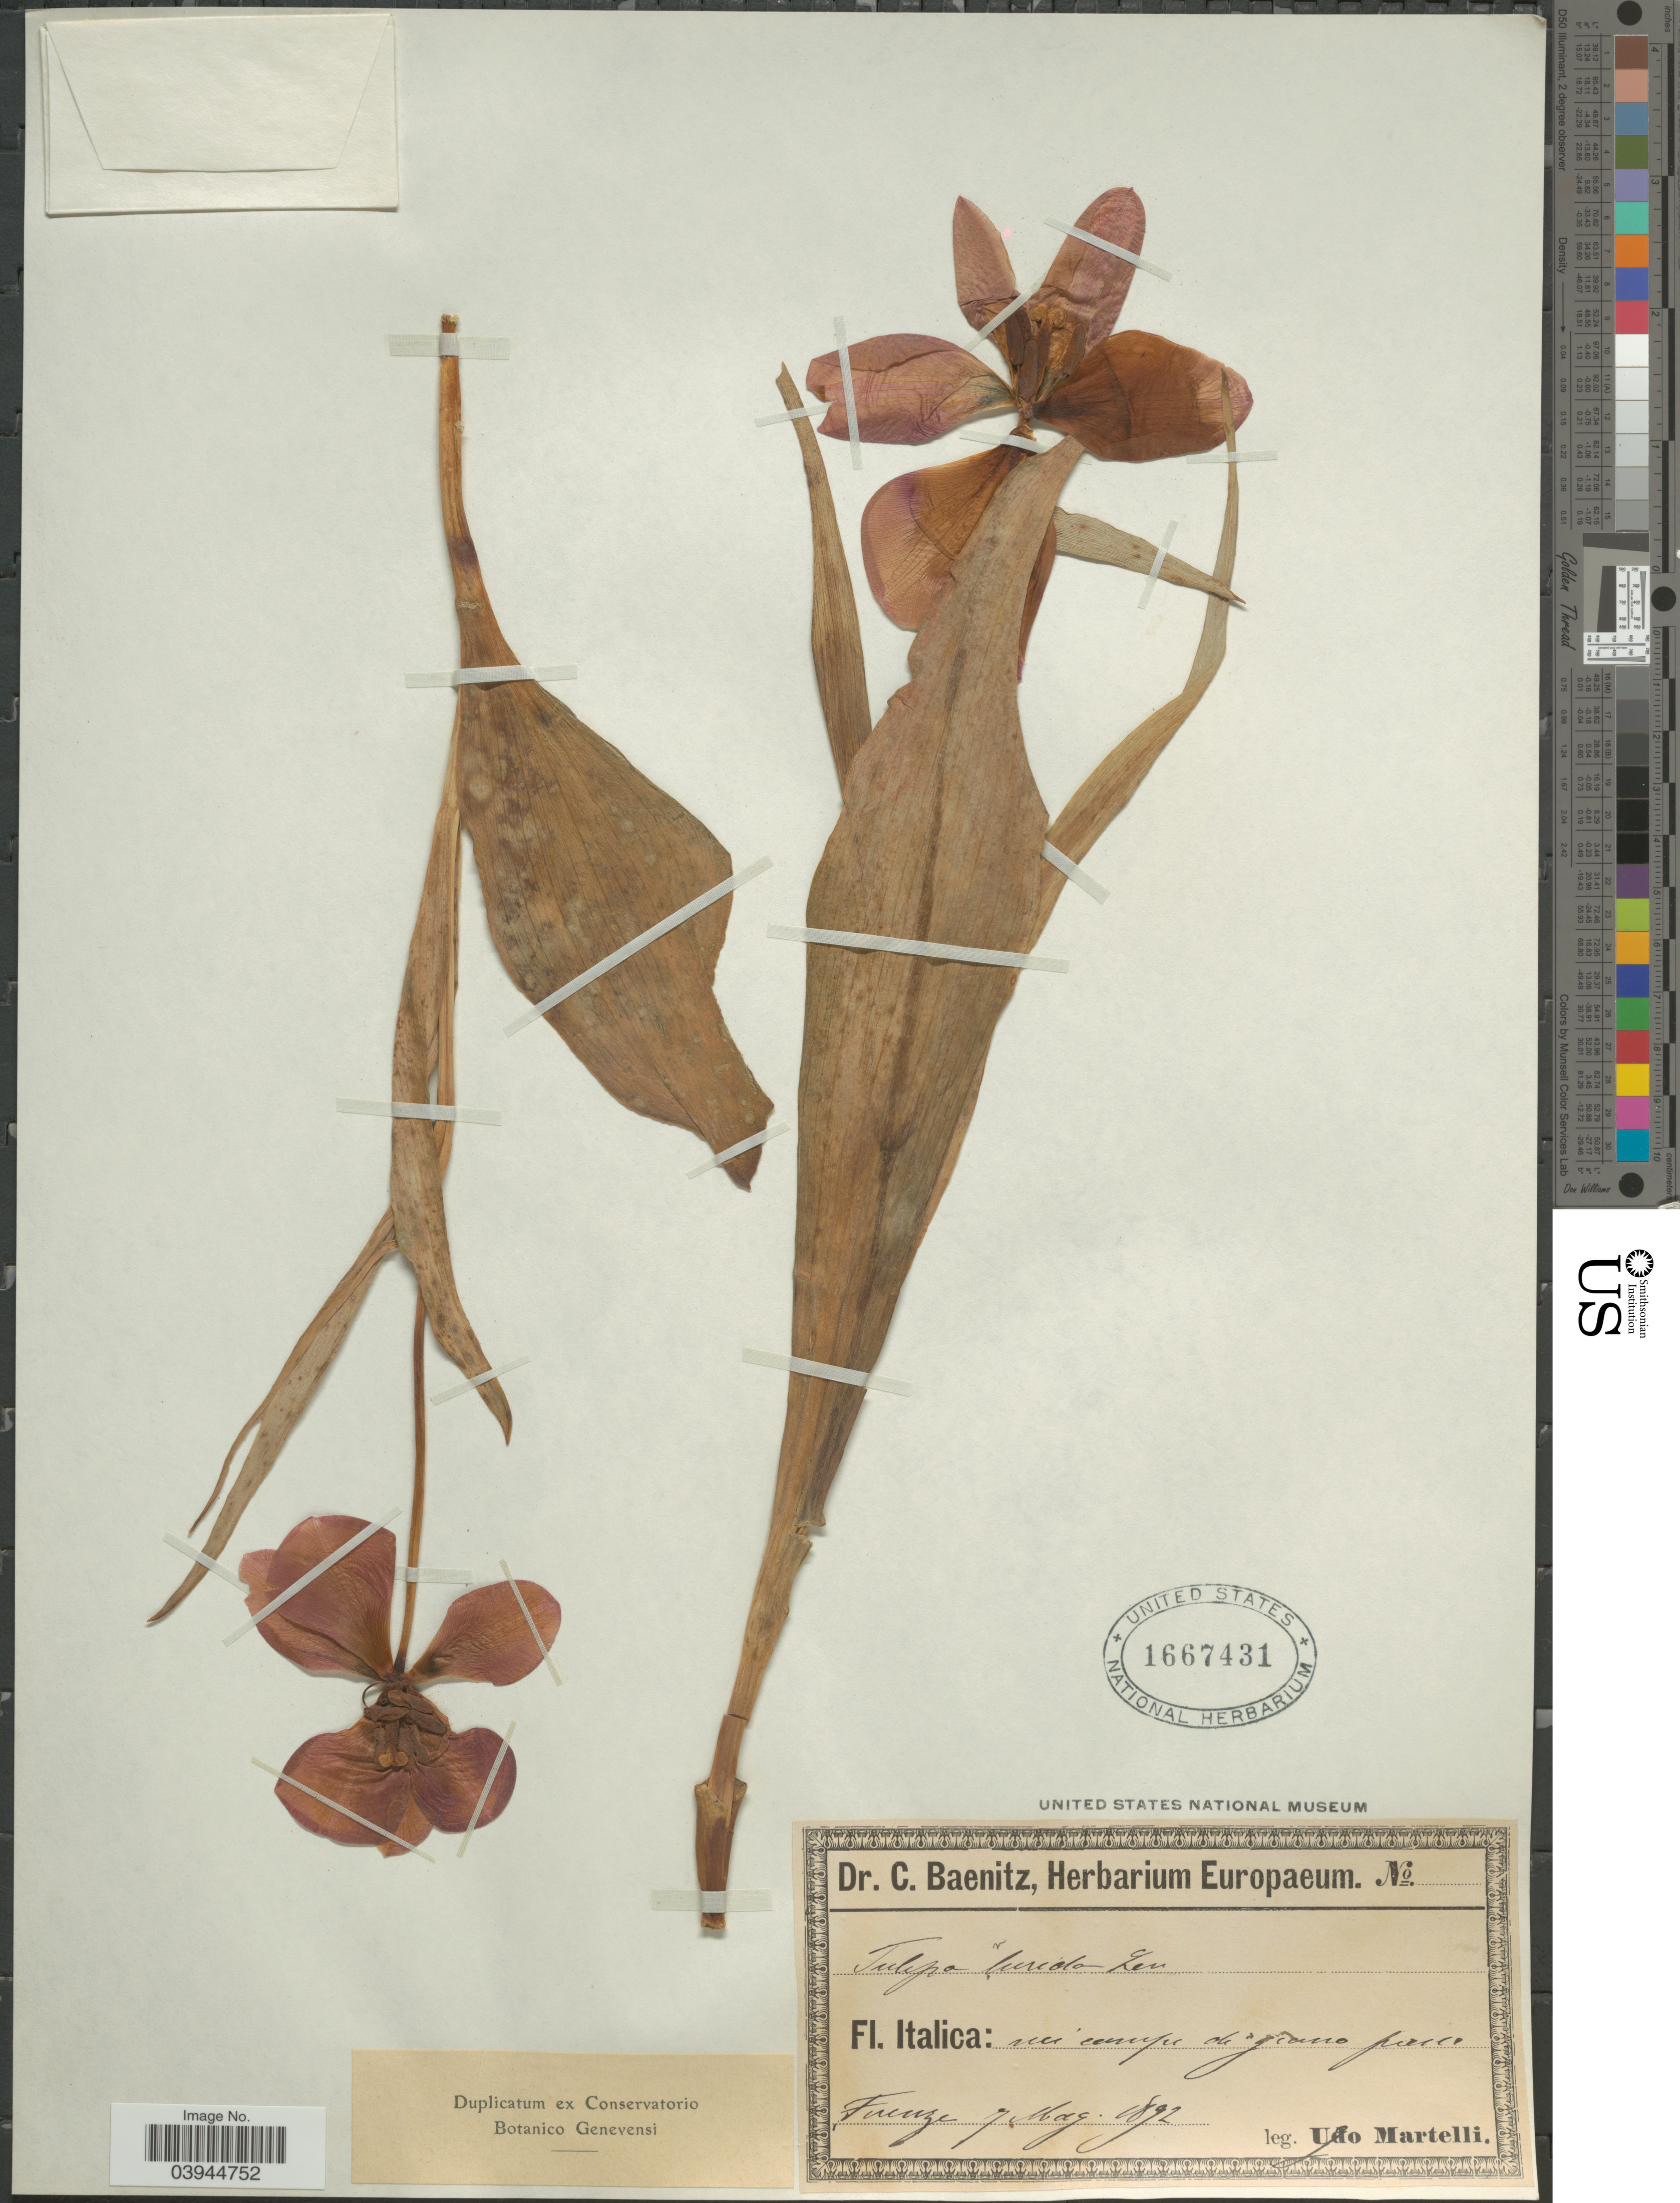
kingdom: Plantae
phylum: Tracheophyta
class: Liliopsida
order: Liliales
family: Liliaceae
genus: Tulipa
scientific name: Tulipa lurida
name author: Levier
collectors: U. Martelli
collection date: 1892-05-07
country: Italy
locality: Nei campi di giano a Firenze.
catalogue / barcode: US 1667431